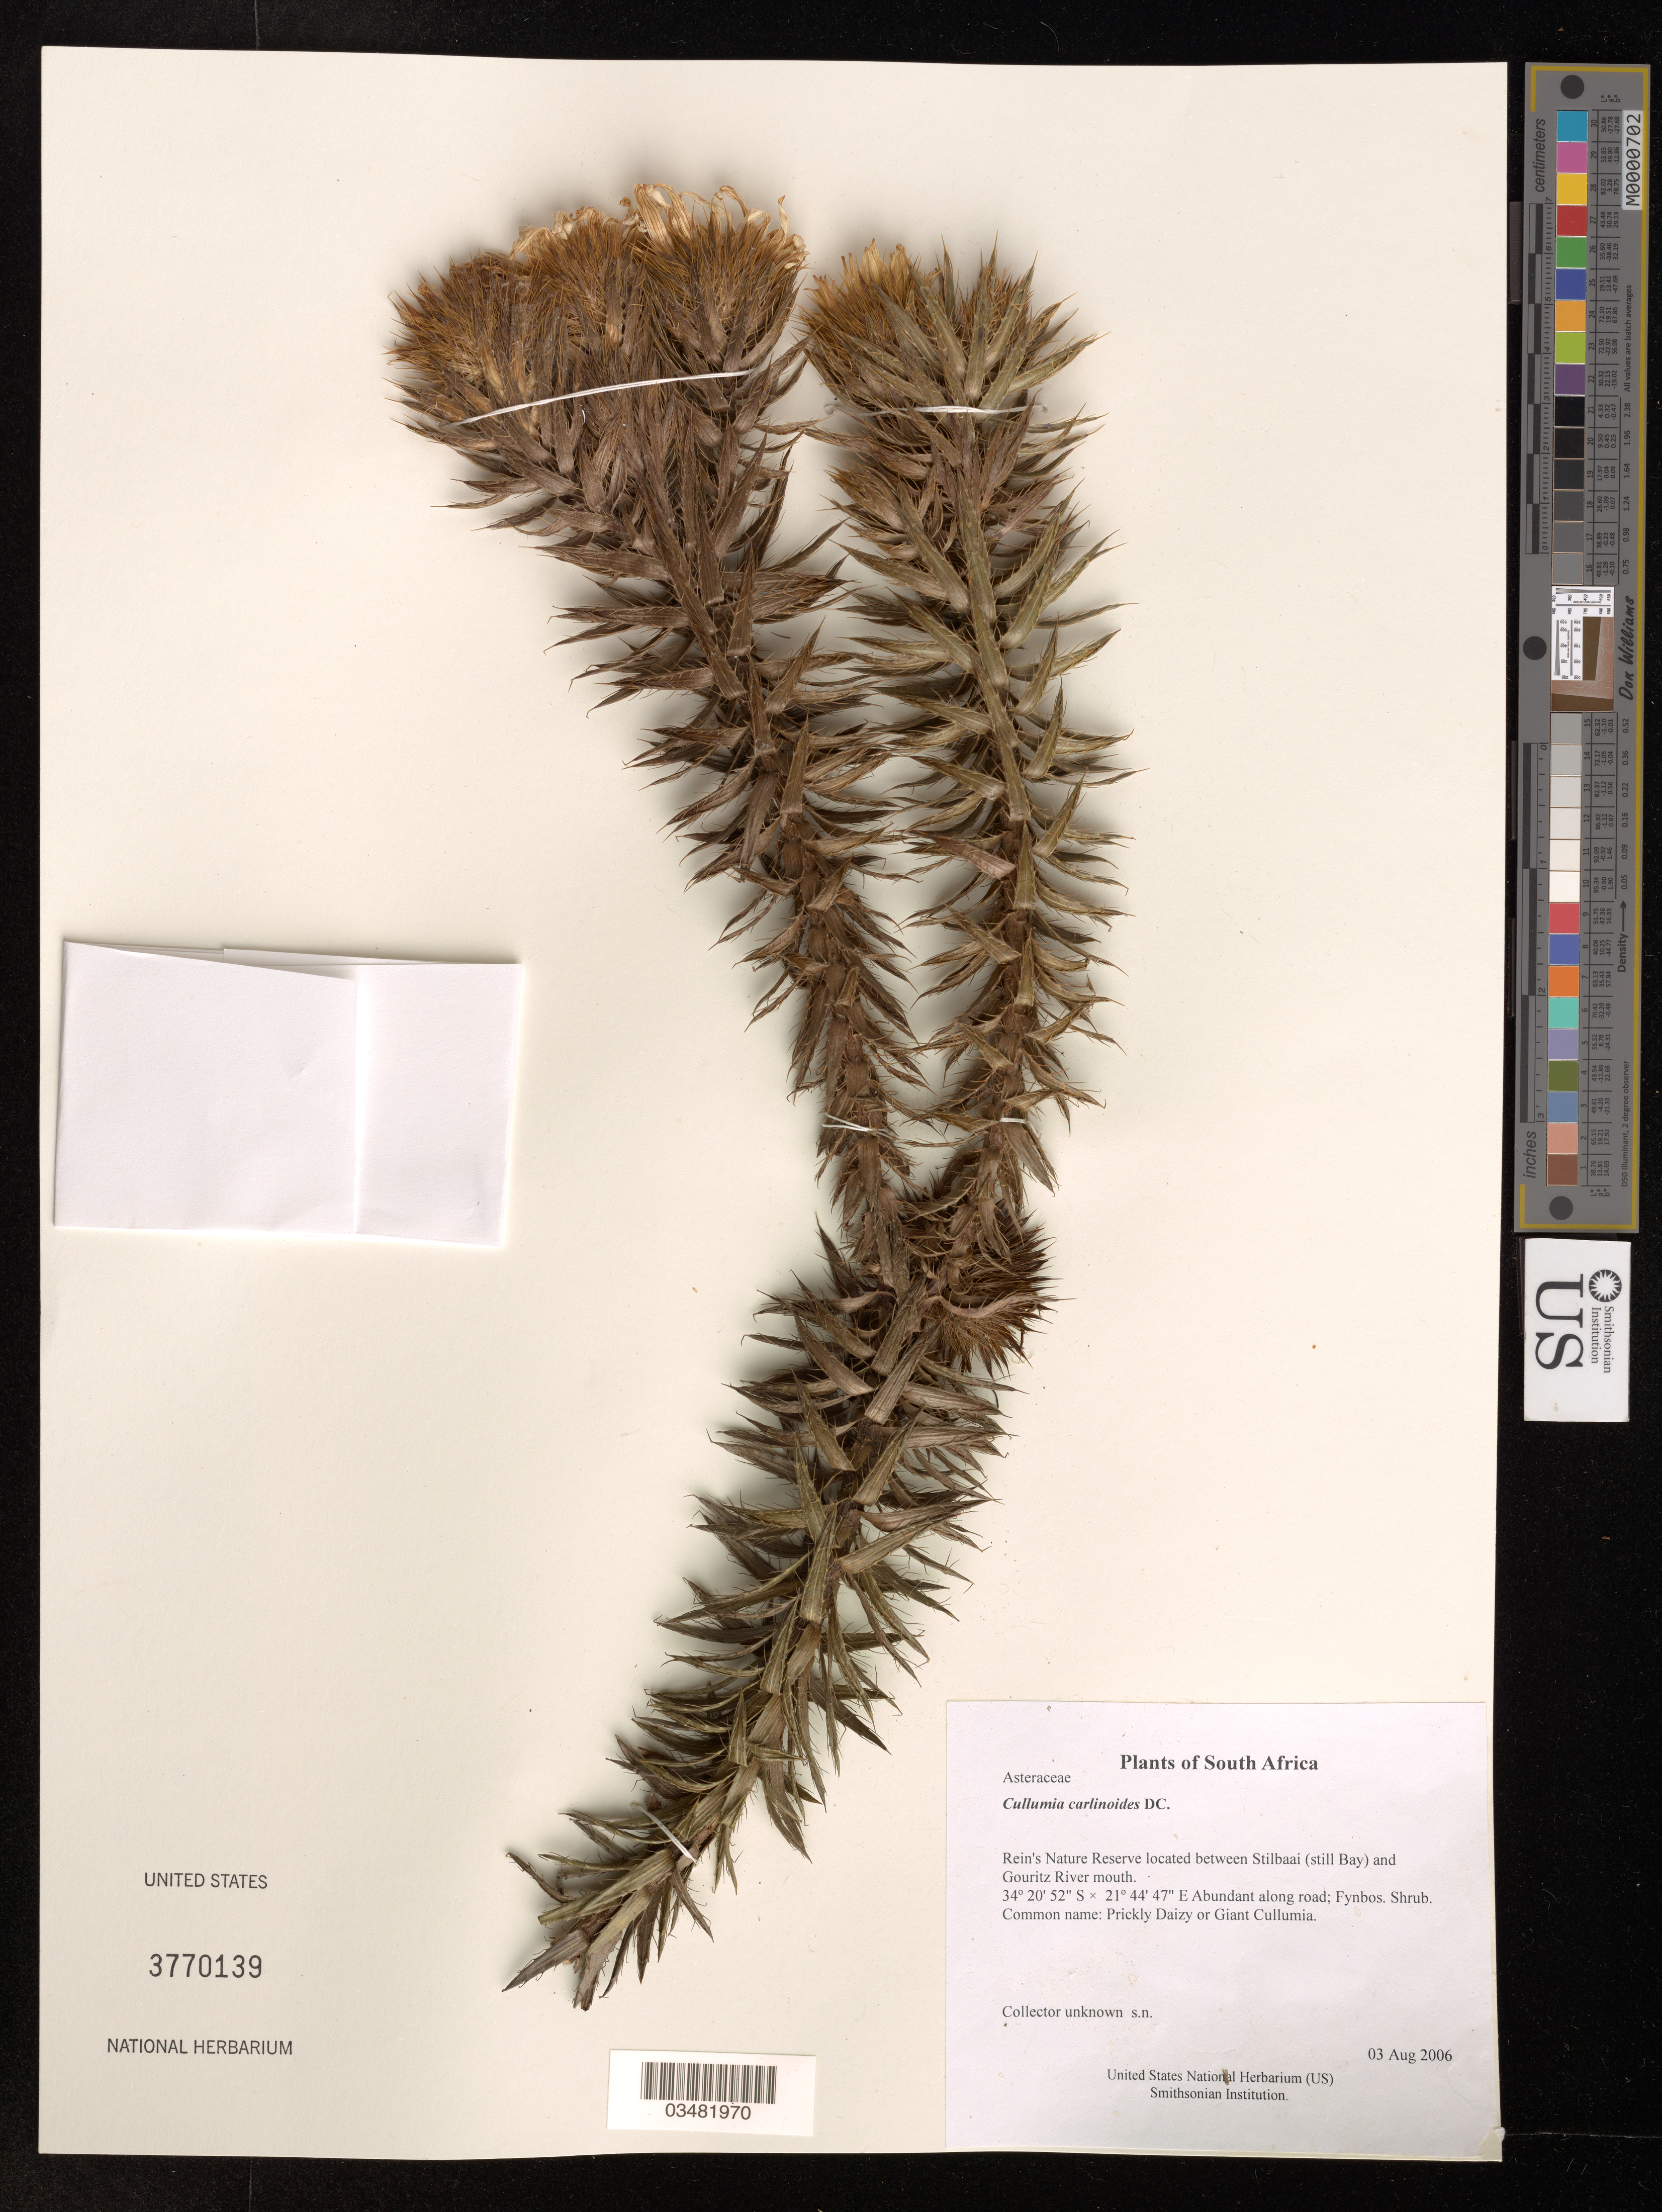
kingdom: Plantae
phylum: Tracheophyta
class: Magnoliopsida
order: Asterales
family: Asteraceae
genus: Cullumia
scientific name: Cullumia carlinoides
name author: DC.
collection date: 2006-08-03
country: South Africa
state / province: Western Cape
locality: Rein's Nature Reserve located between Stilbaai (still Bay) and Gouritz River mouth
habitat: Abundant along road; Fynbos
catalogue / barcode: US 3770139